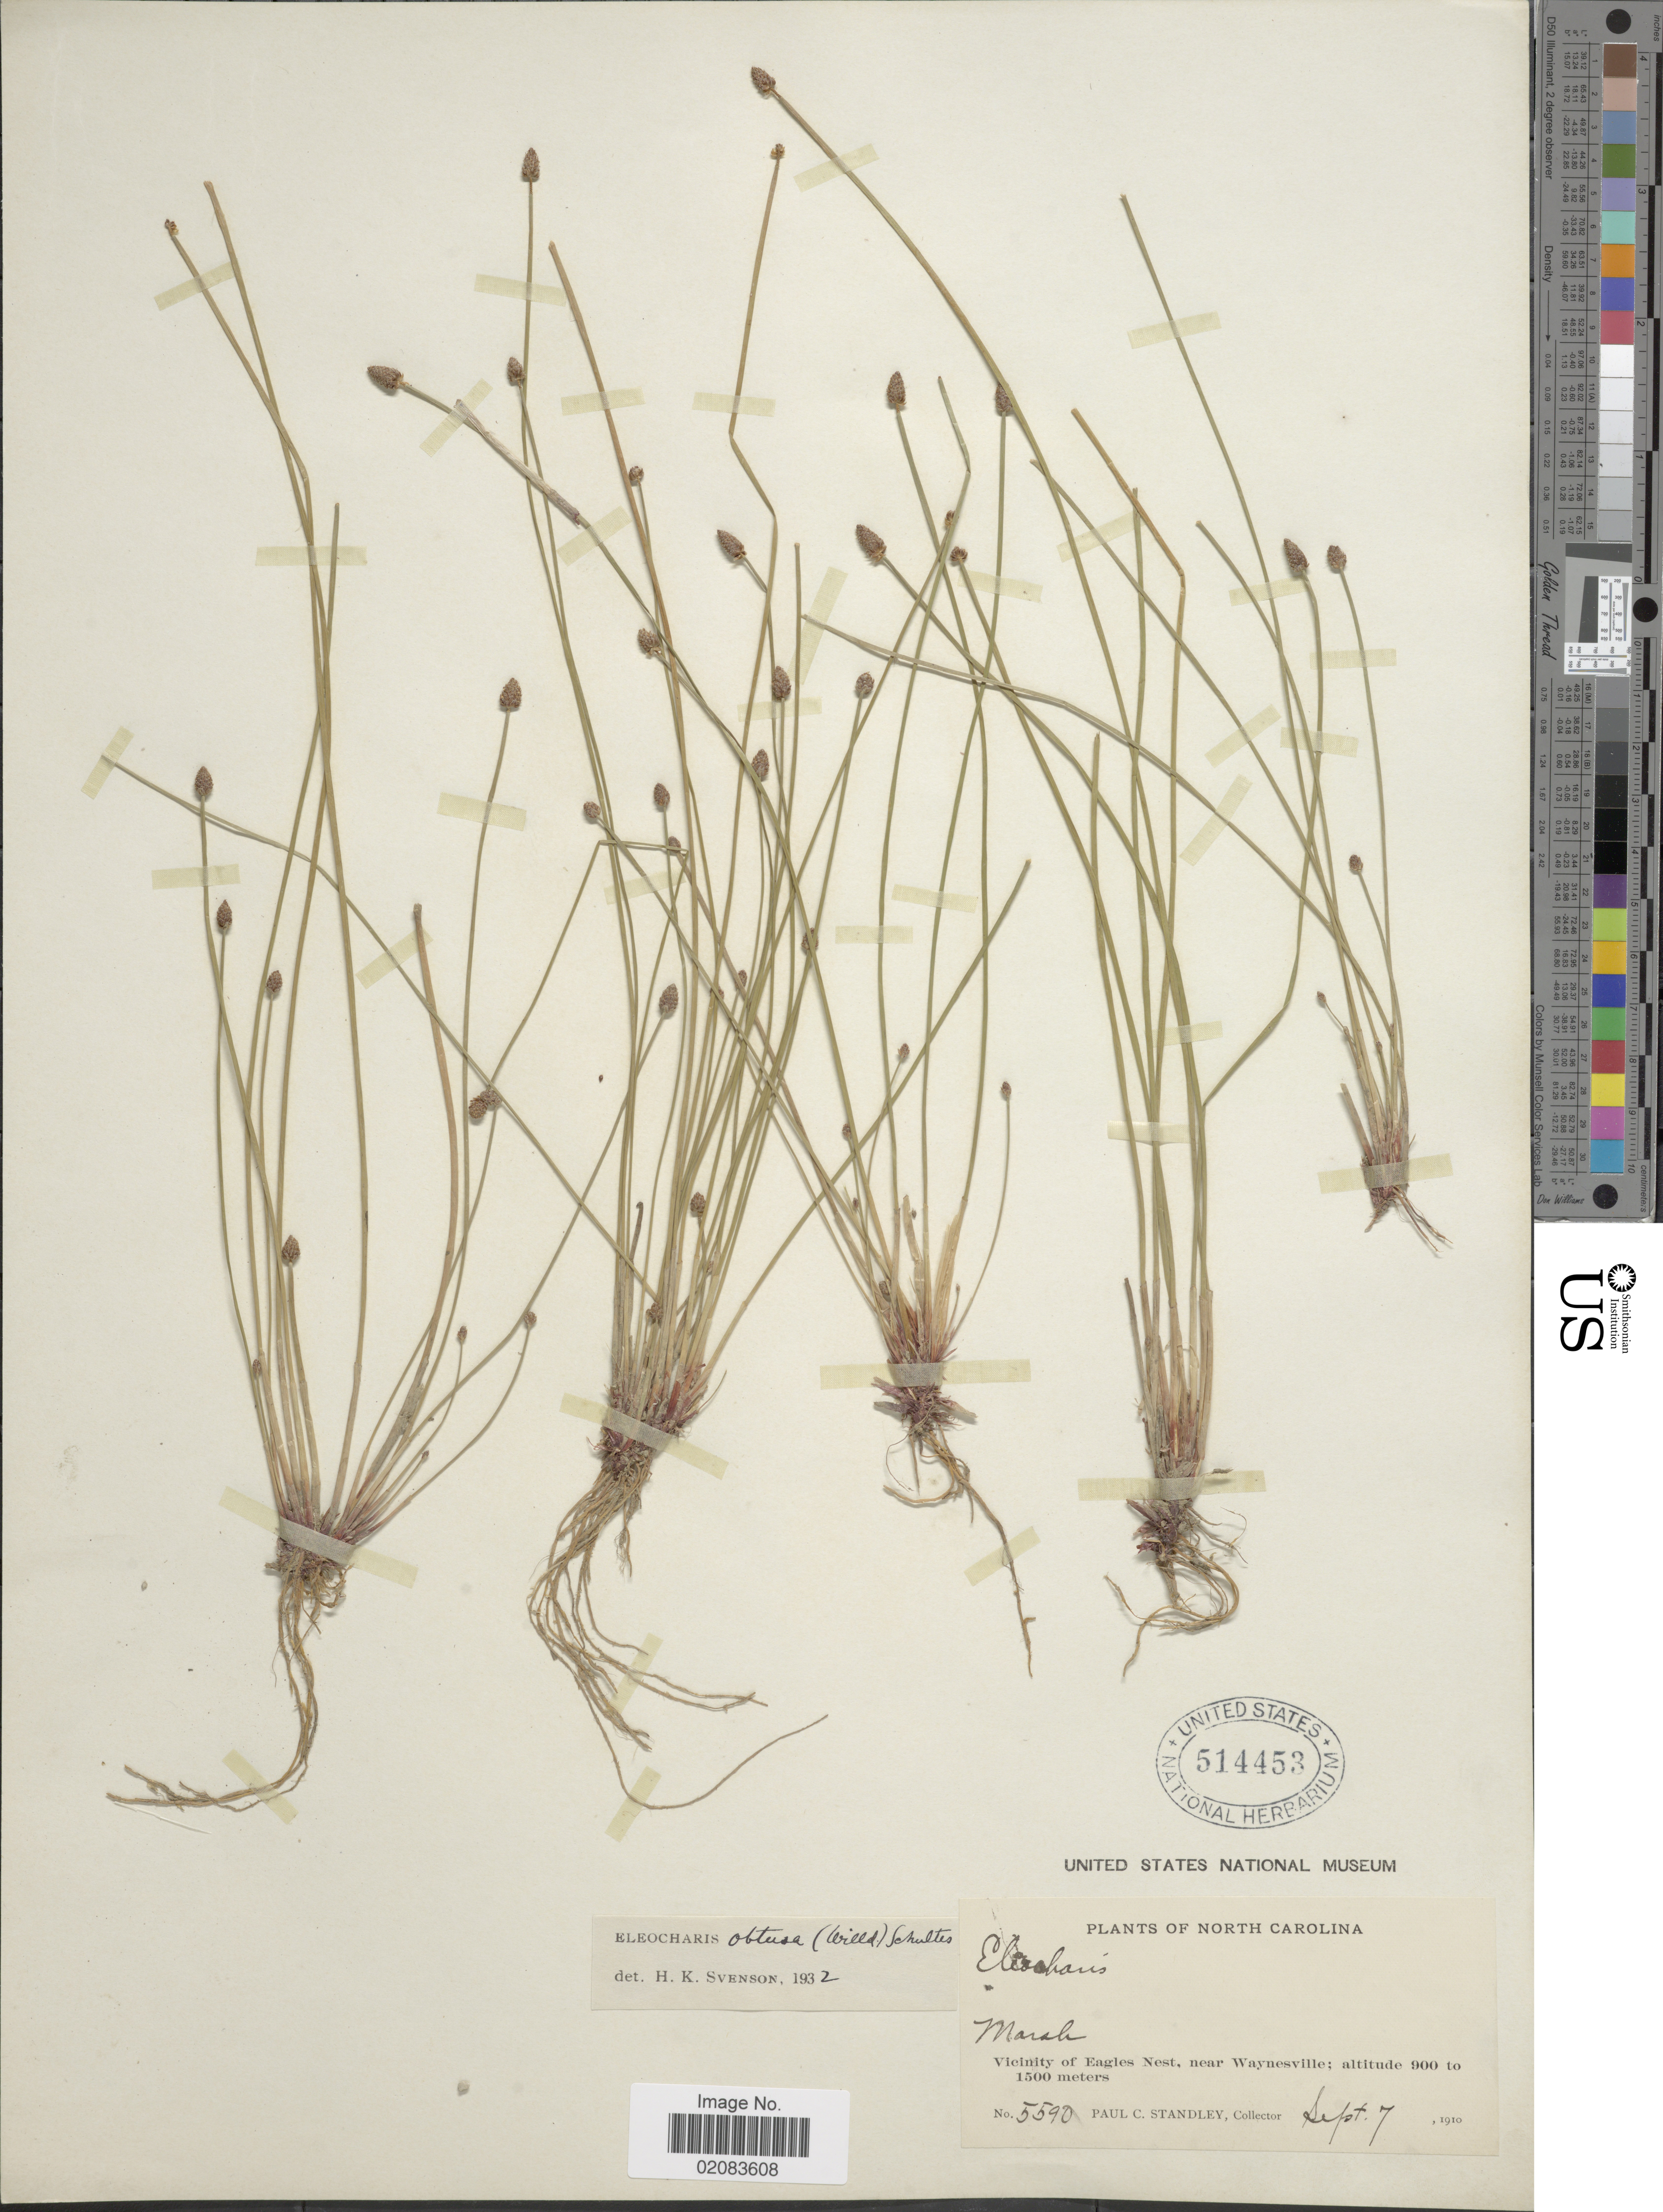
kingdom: Plantae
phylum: Tracheophyta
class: Liliopsida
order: Poales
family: Cyperaceae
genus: Eleocharis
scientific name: Eleocharis obtusa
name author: (Willd.) Schult.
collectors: P. C. Standley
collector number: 5590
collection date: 1910-09-07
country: United States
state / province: North Carolina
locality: Marsh, vicinity of Eagles Nest, near Waynesville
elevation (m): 900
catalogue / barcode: US 514453